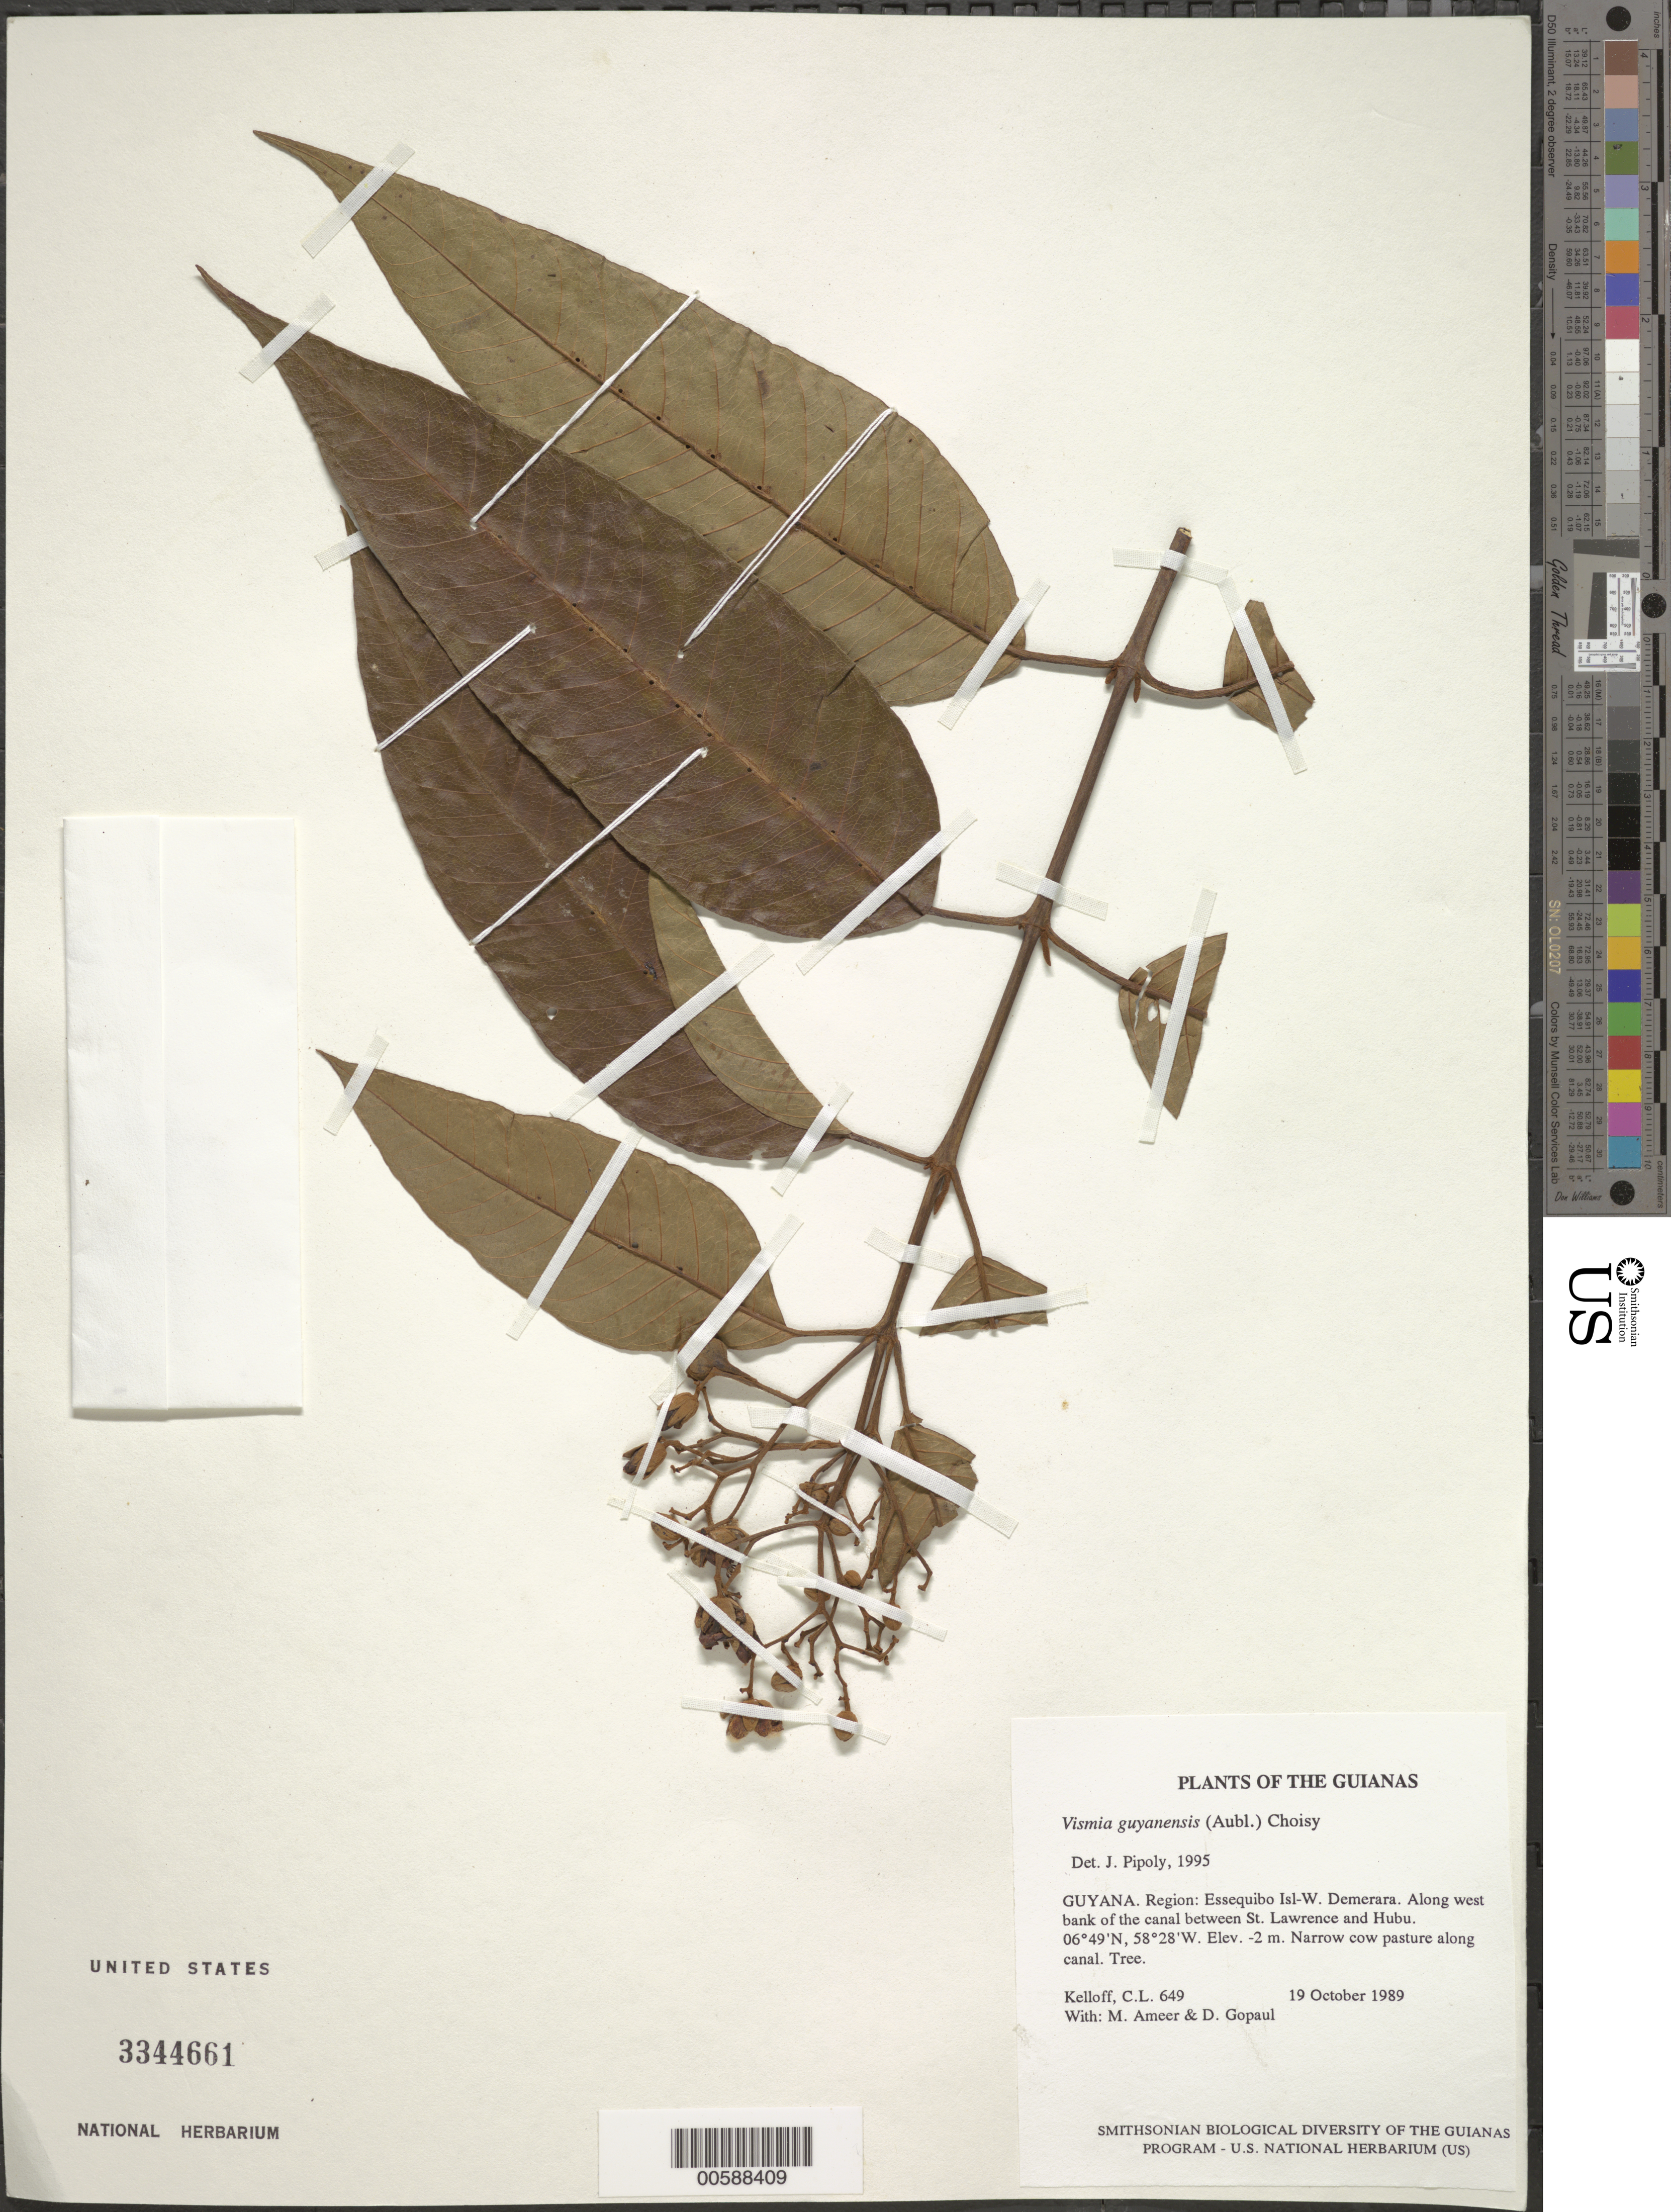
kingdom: Plantae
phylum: Tracheophyta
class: Magnoliopsida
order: Malpighiales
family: Hypericaceae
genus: Vismia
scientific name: Vismia guianensis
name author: (Aubl.) Pers.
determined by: Pipoly, J. J., III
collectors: C. L. Kelloff, M. Ameer & D. Gopaul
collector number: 649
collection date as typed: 19 October 1989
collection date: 1989-10-19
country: Guyana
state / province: Essequibo Isl-W. Demerara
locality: Along west bank of the canal between St. Lawrence and Hubu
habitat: Narrow cow pasture along canal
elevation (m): -2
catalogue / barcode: US 3344661